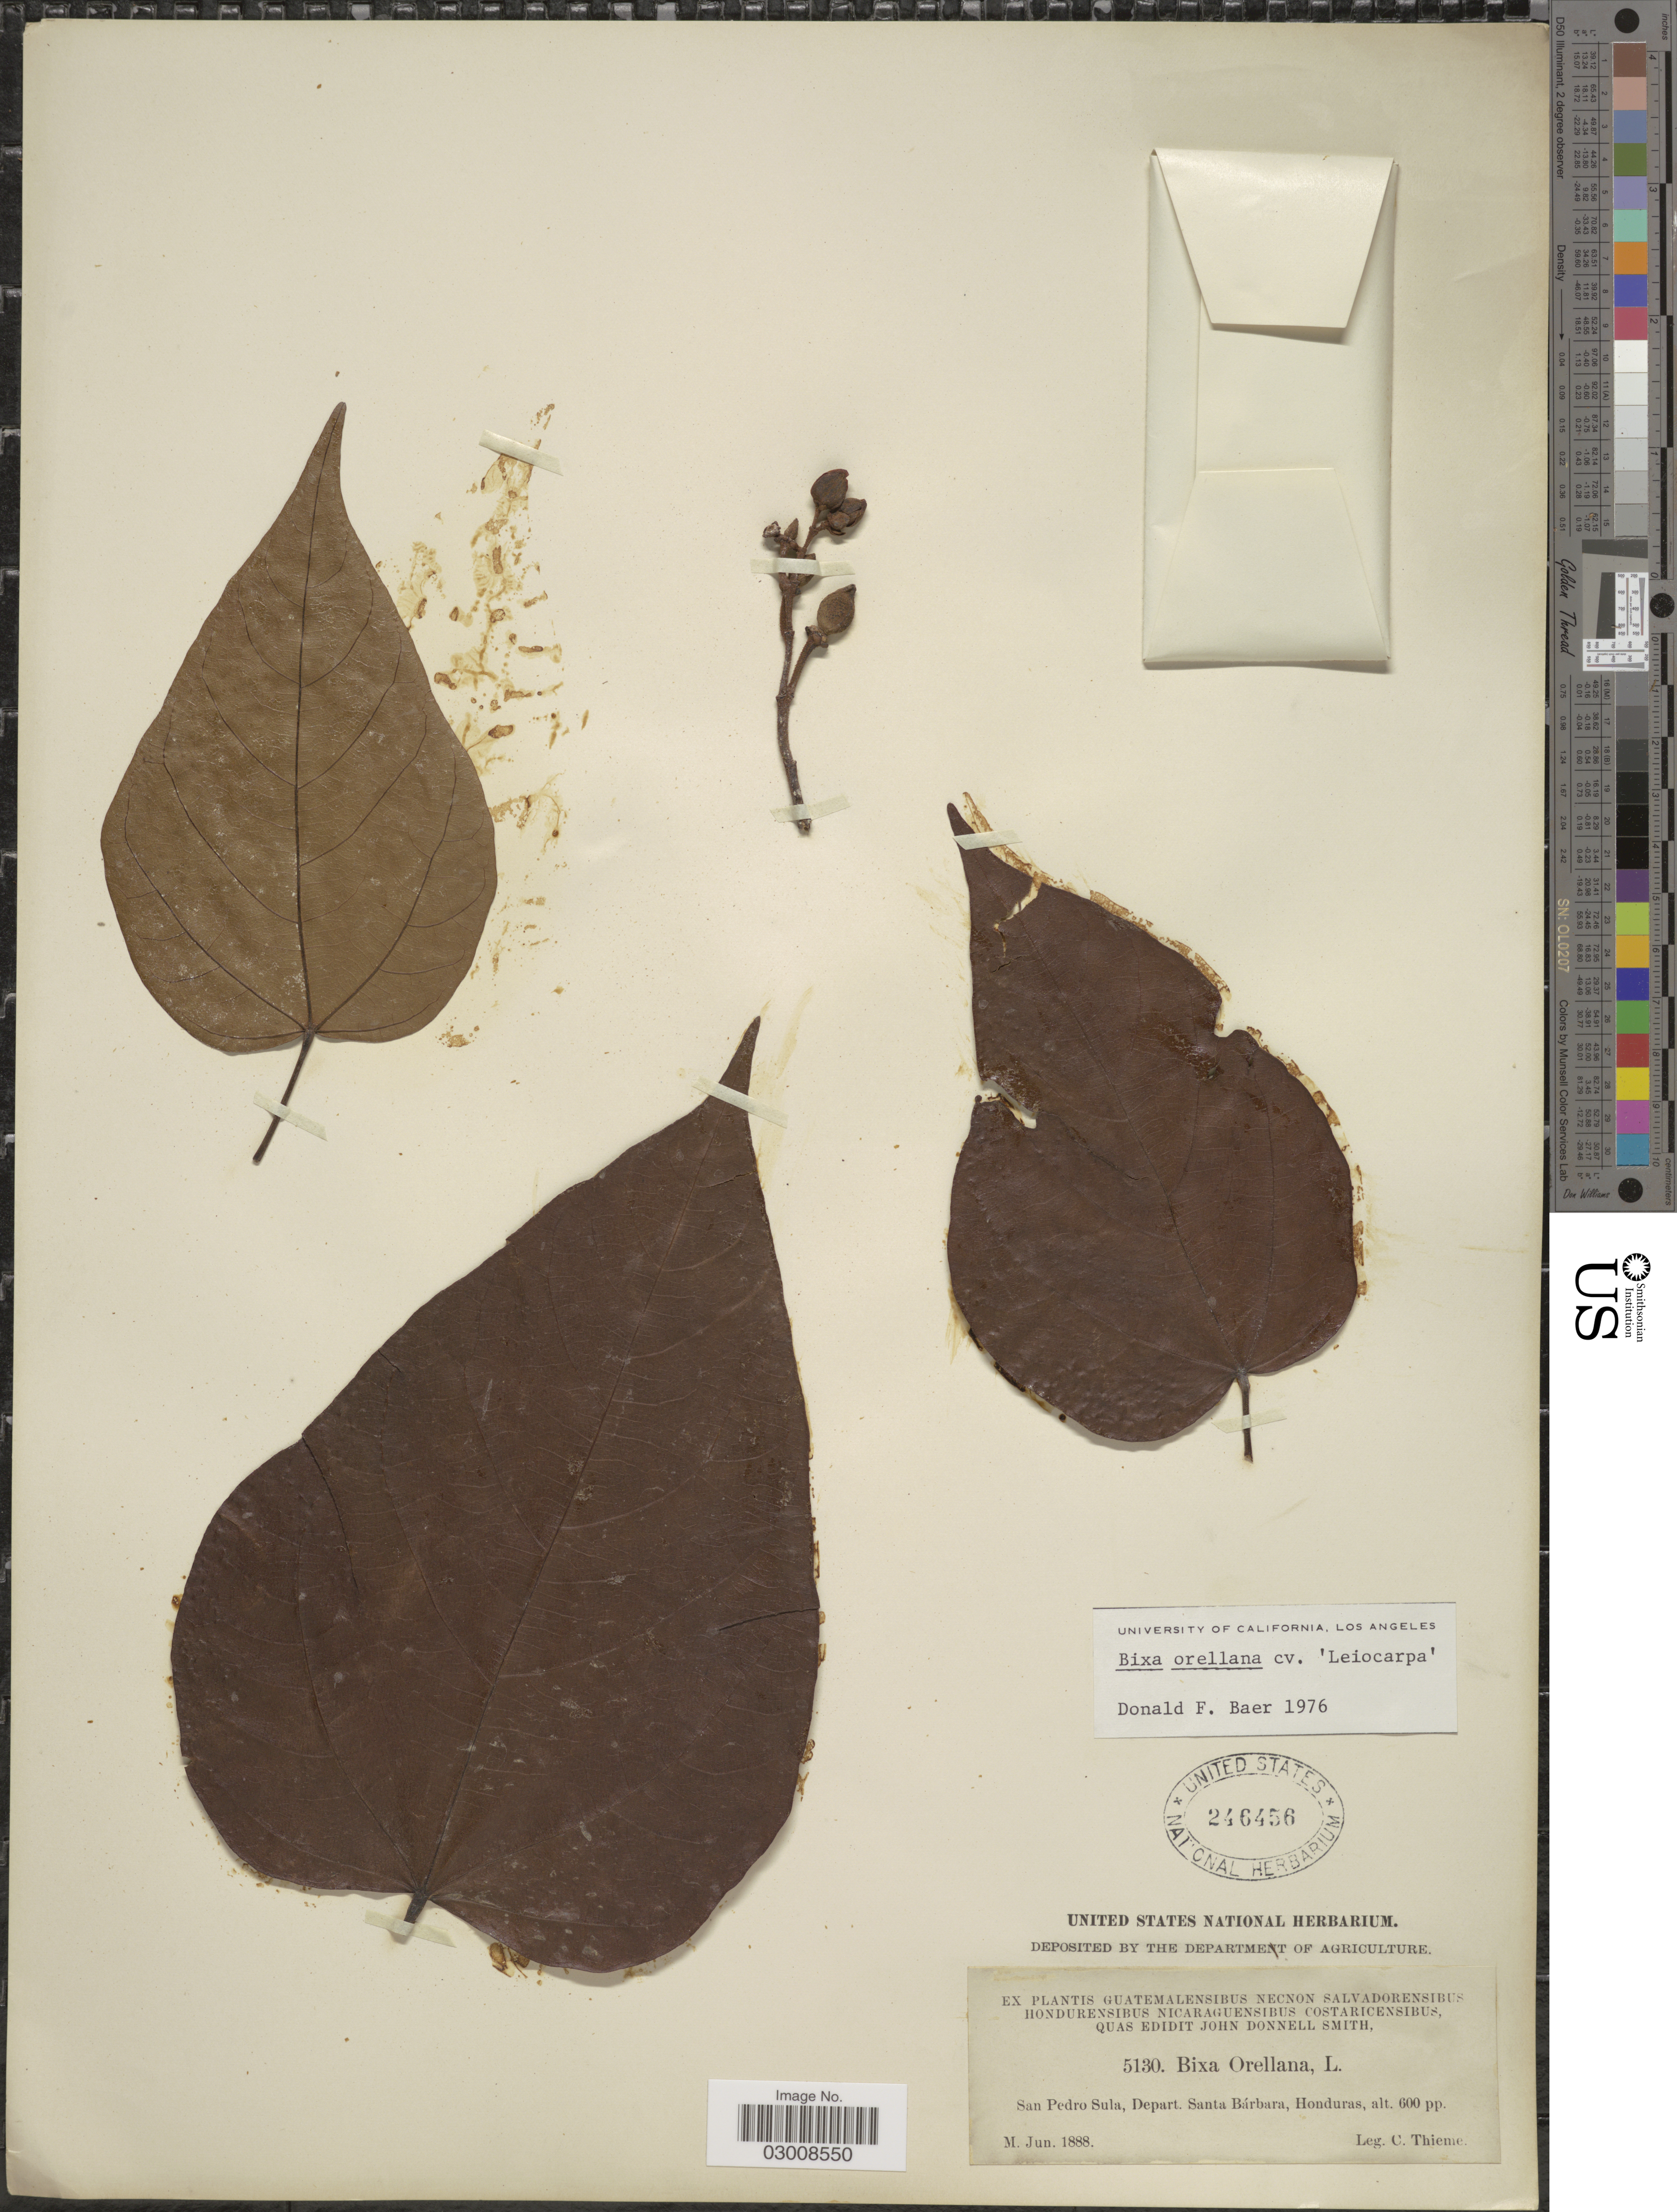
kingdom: Plantae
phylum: Tracheophyta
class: Magnoliopsida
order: Malvales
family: Bixaceae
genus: Bixa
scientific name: Bixa orellana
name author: L.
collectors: C. Thieme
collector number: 5130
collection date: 1888-06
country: Honduras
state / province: Santa Bárbara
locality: San Pedro Sula, Depart. Santa Bárbara.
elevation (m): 183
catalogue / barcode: US 246456